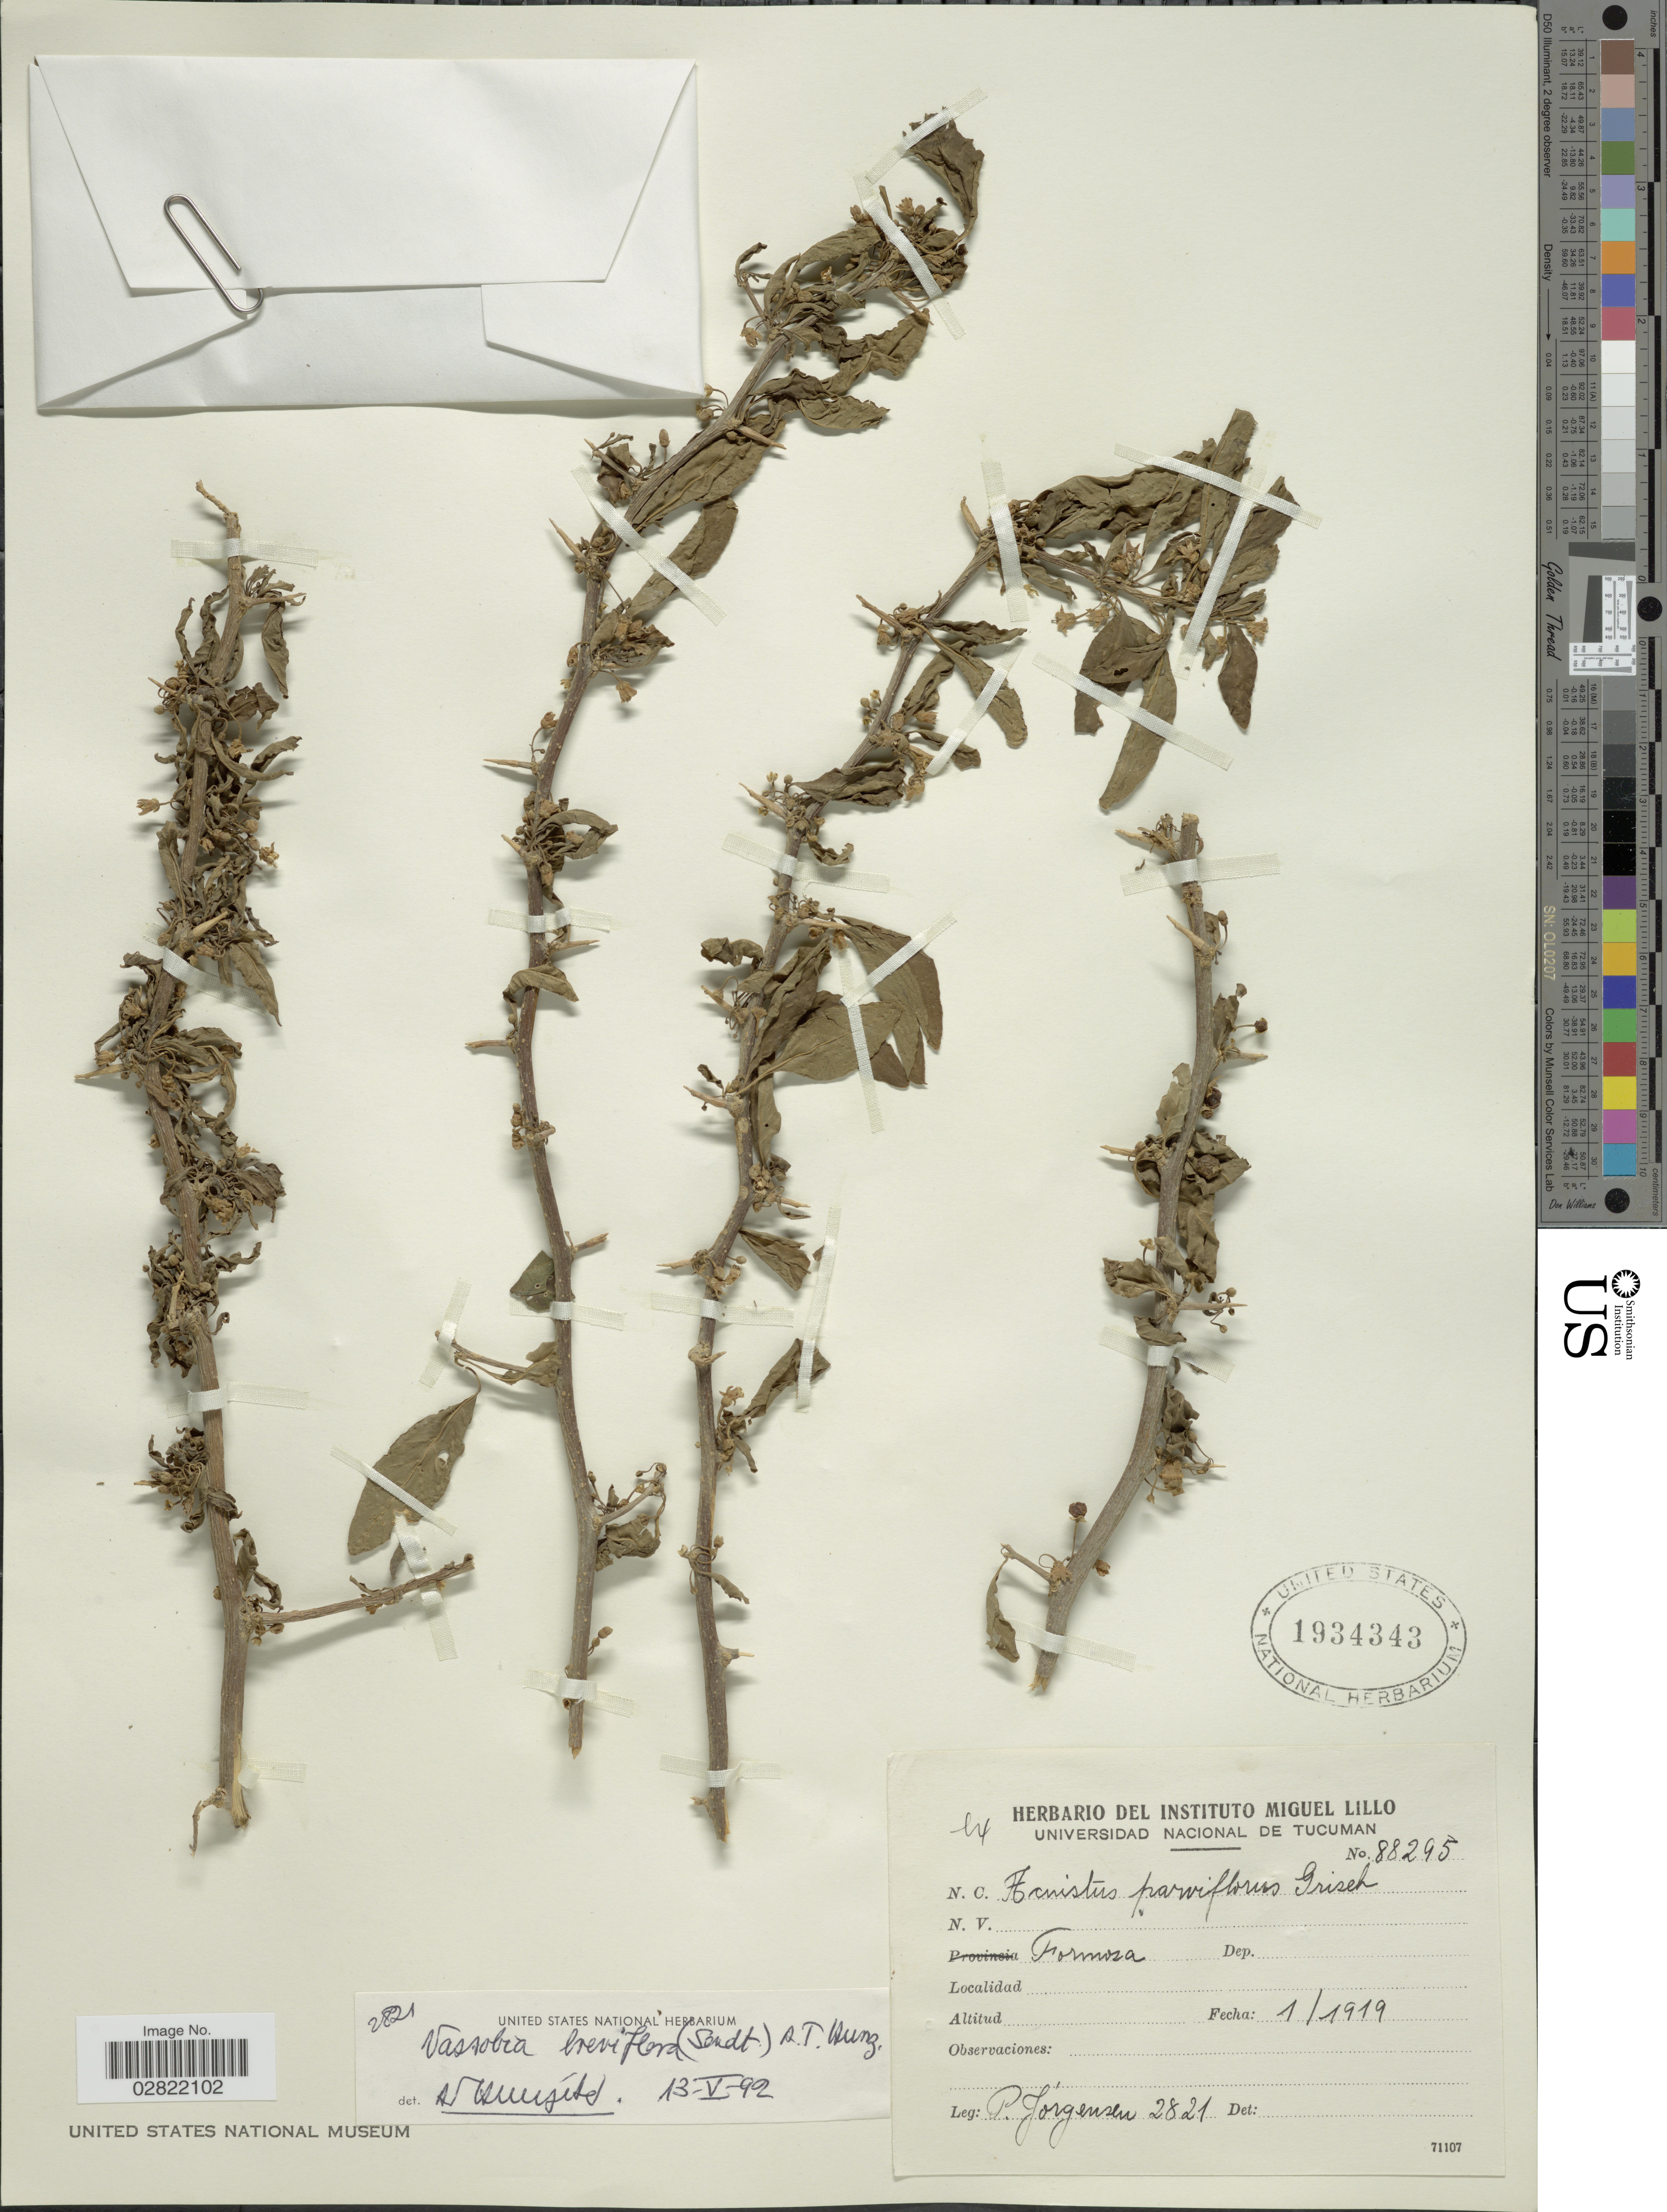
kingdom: Plantae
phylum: Tracheophyta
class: Magnoliopsida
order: Solanales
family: Solanaceae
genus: Vassobia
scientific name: Vassobia breviflora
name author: (Sendt.) Hunz.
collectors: P. Jörgensen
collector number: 2821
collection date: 1919-01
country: Argentina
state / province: Formosa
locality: Formosa.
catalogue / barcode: US 1934343